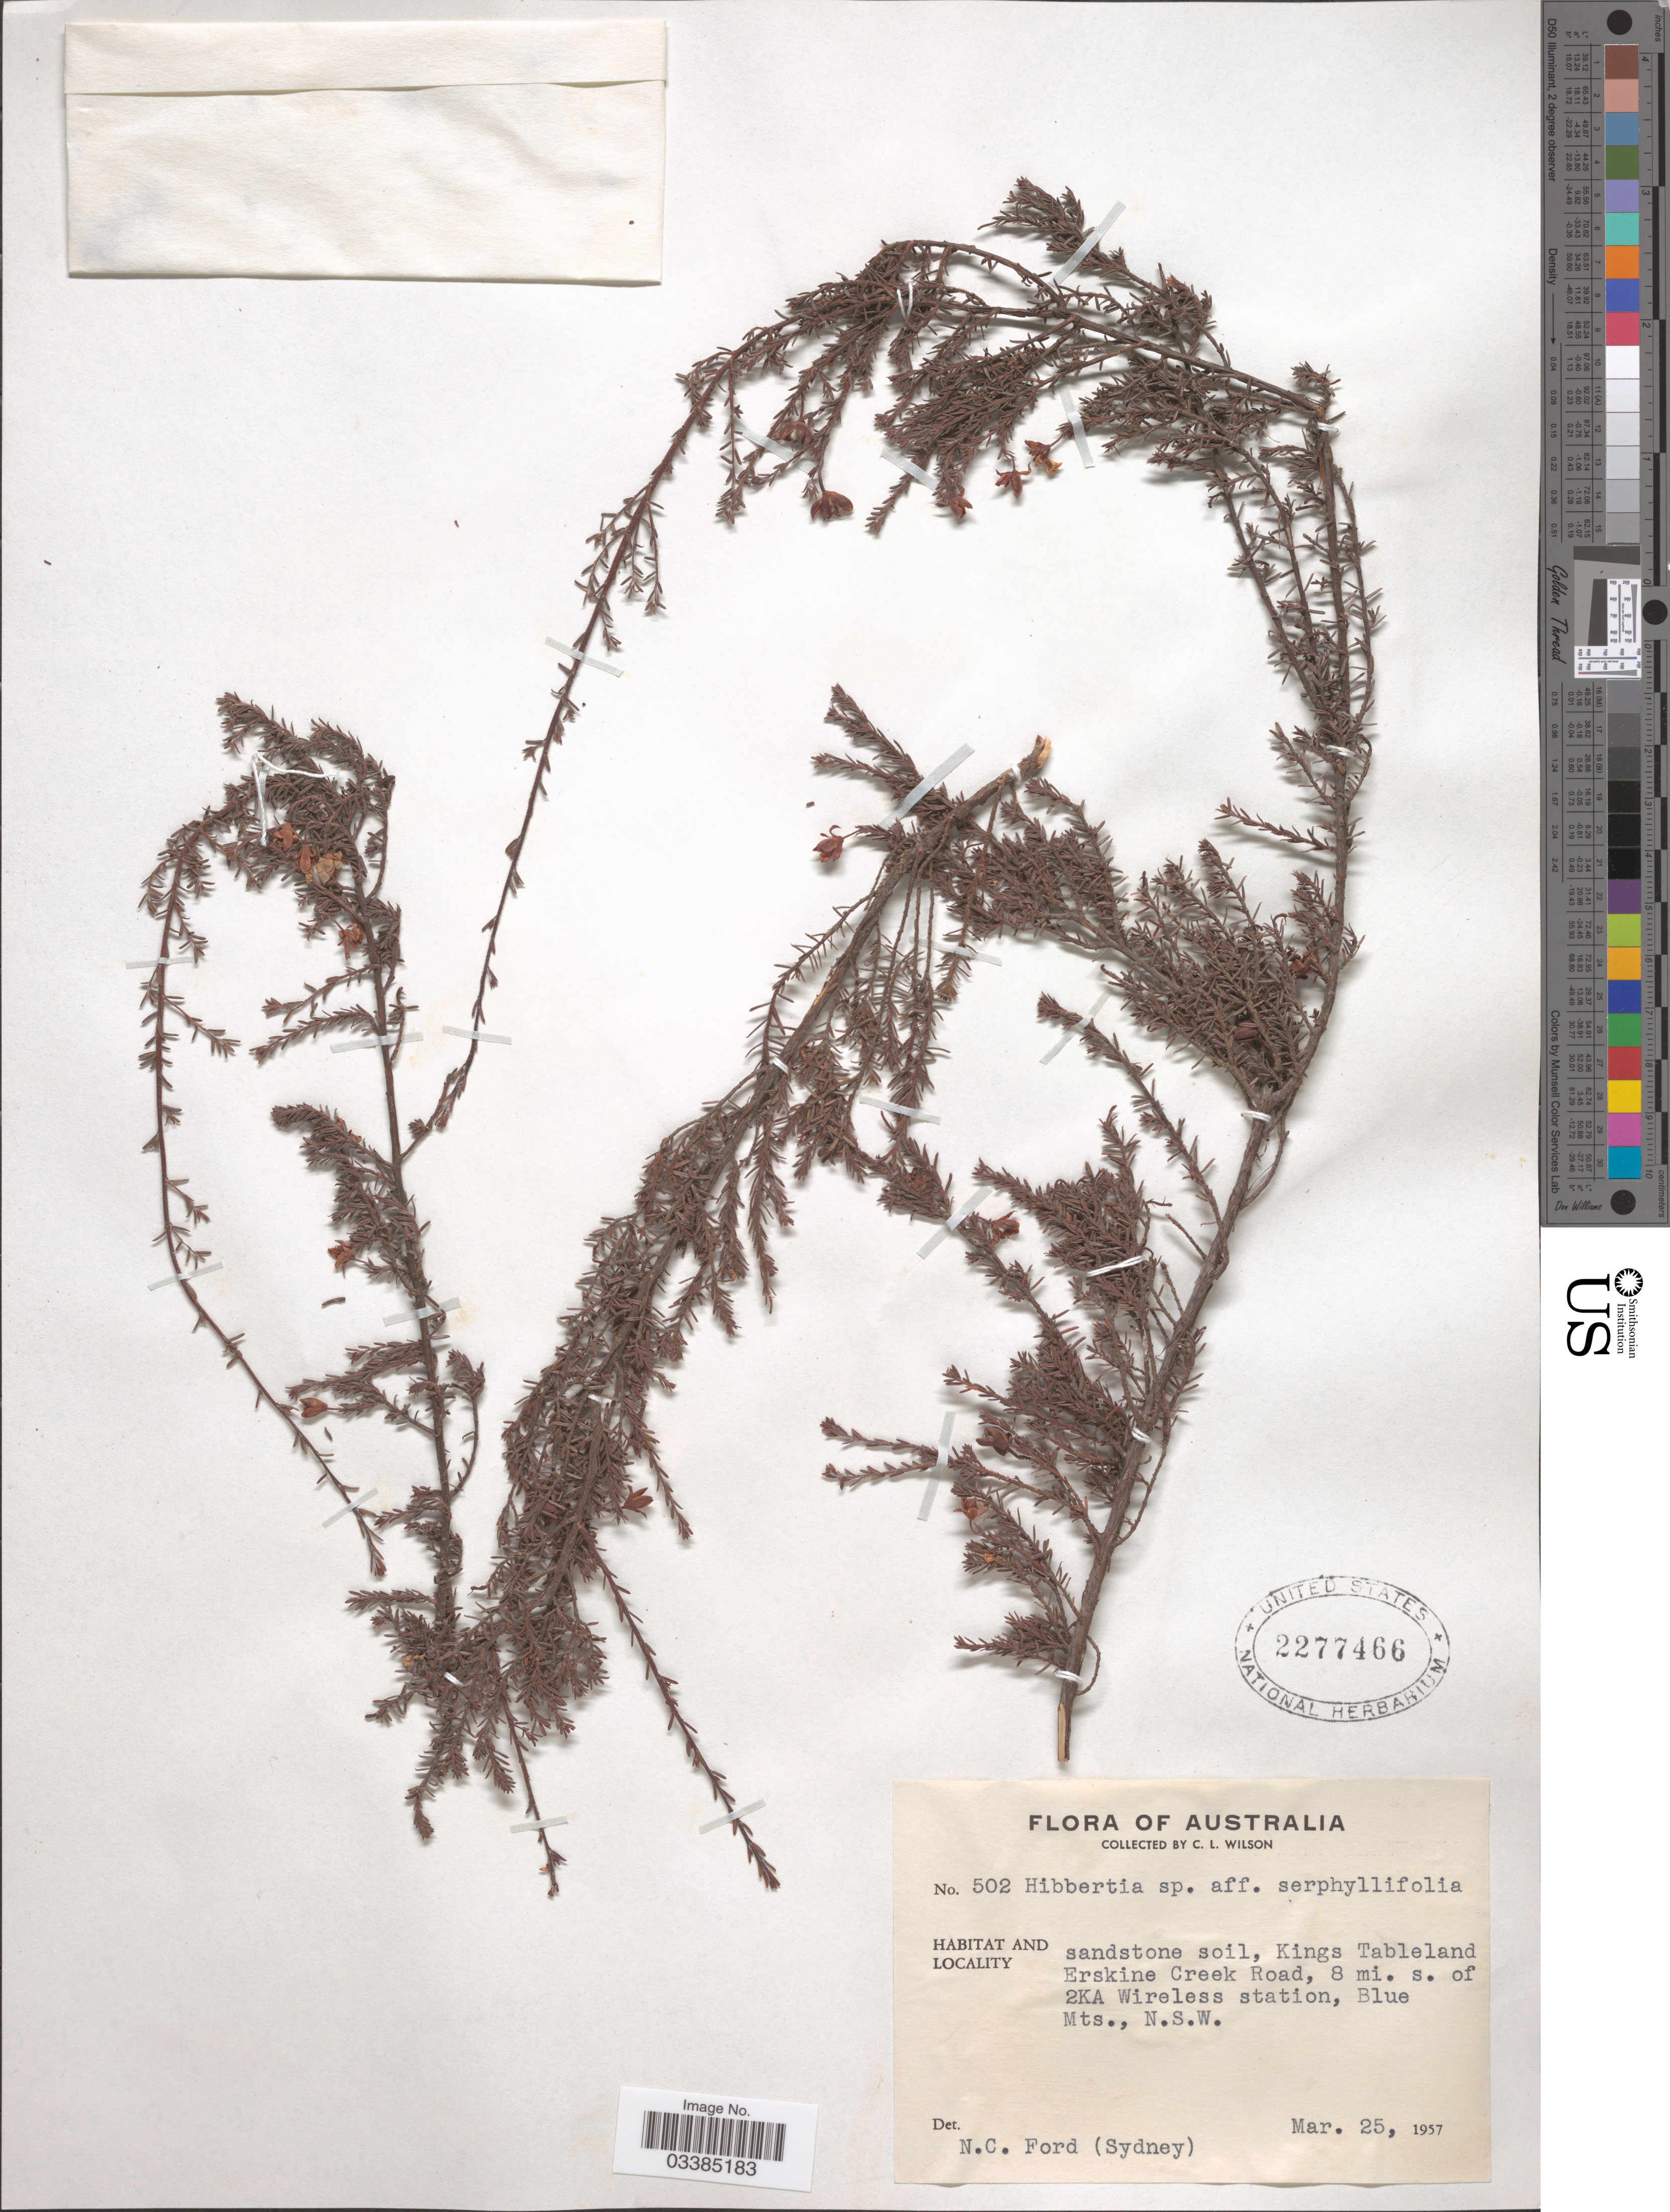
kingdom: Plantae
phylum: Tracheophyta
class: Magnoliopsida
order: Dilleniales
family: Dilleniaceae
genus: Hibbertia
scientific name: Hibbertia serpyllifolia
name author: R. Br. ex DC.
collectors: C. L. Wilson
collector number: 502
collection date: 1957-03-25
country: Australia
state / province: New South Wales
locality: Kings Tableland, Erskine Creek Road, 8 mi. S. of 2KA Wireless station, Blue Mts.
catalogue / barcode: US 2277466